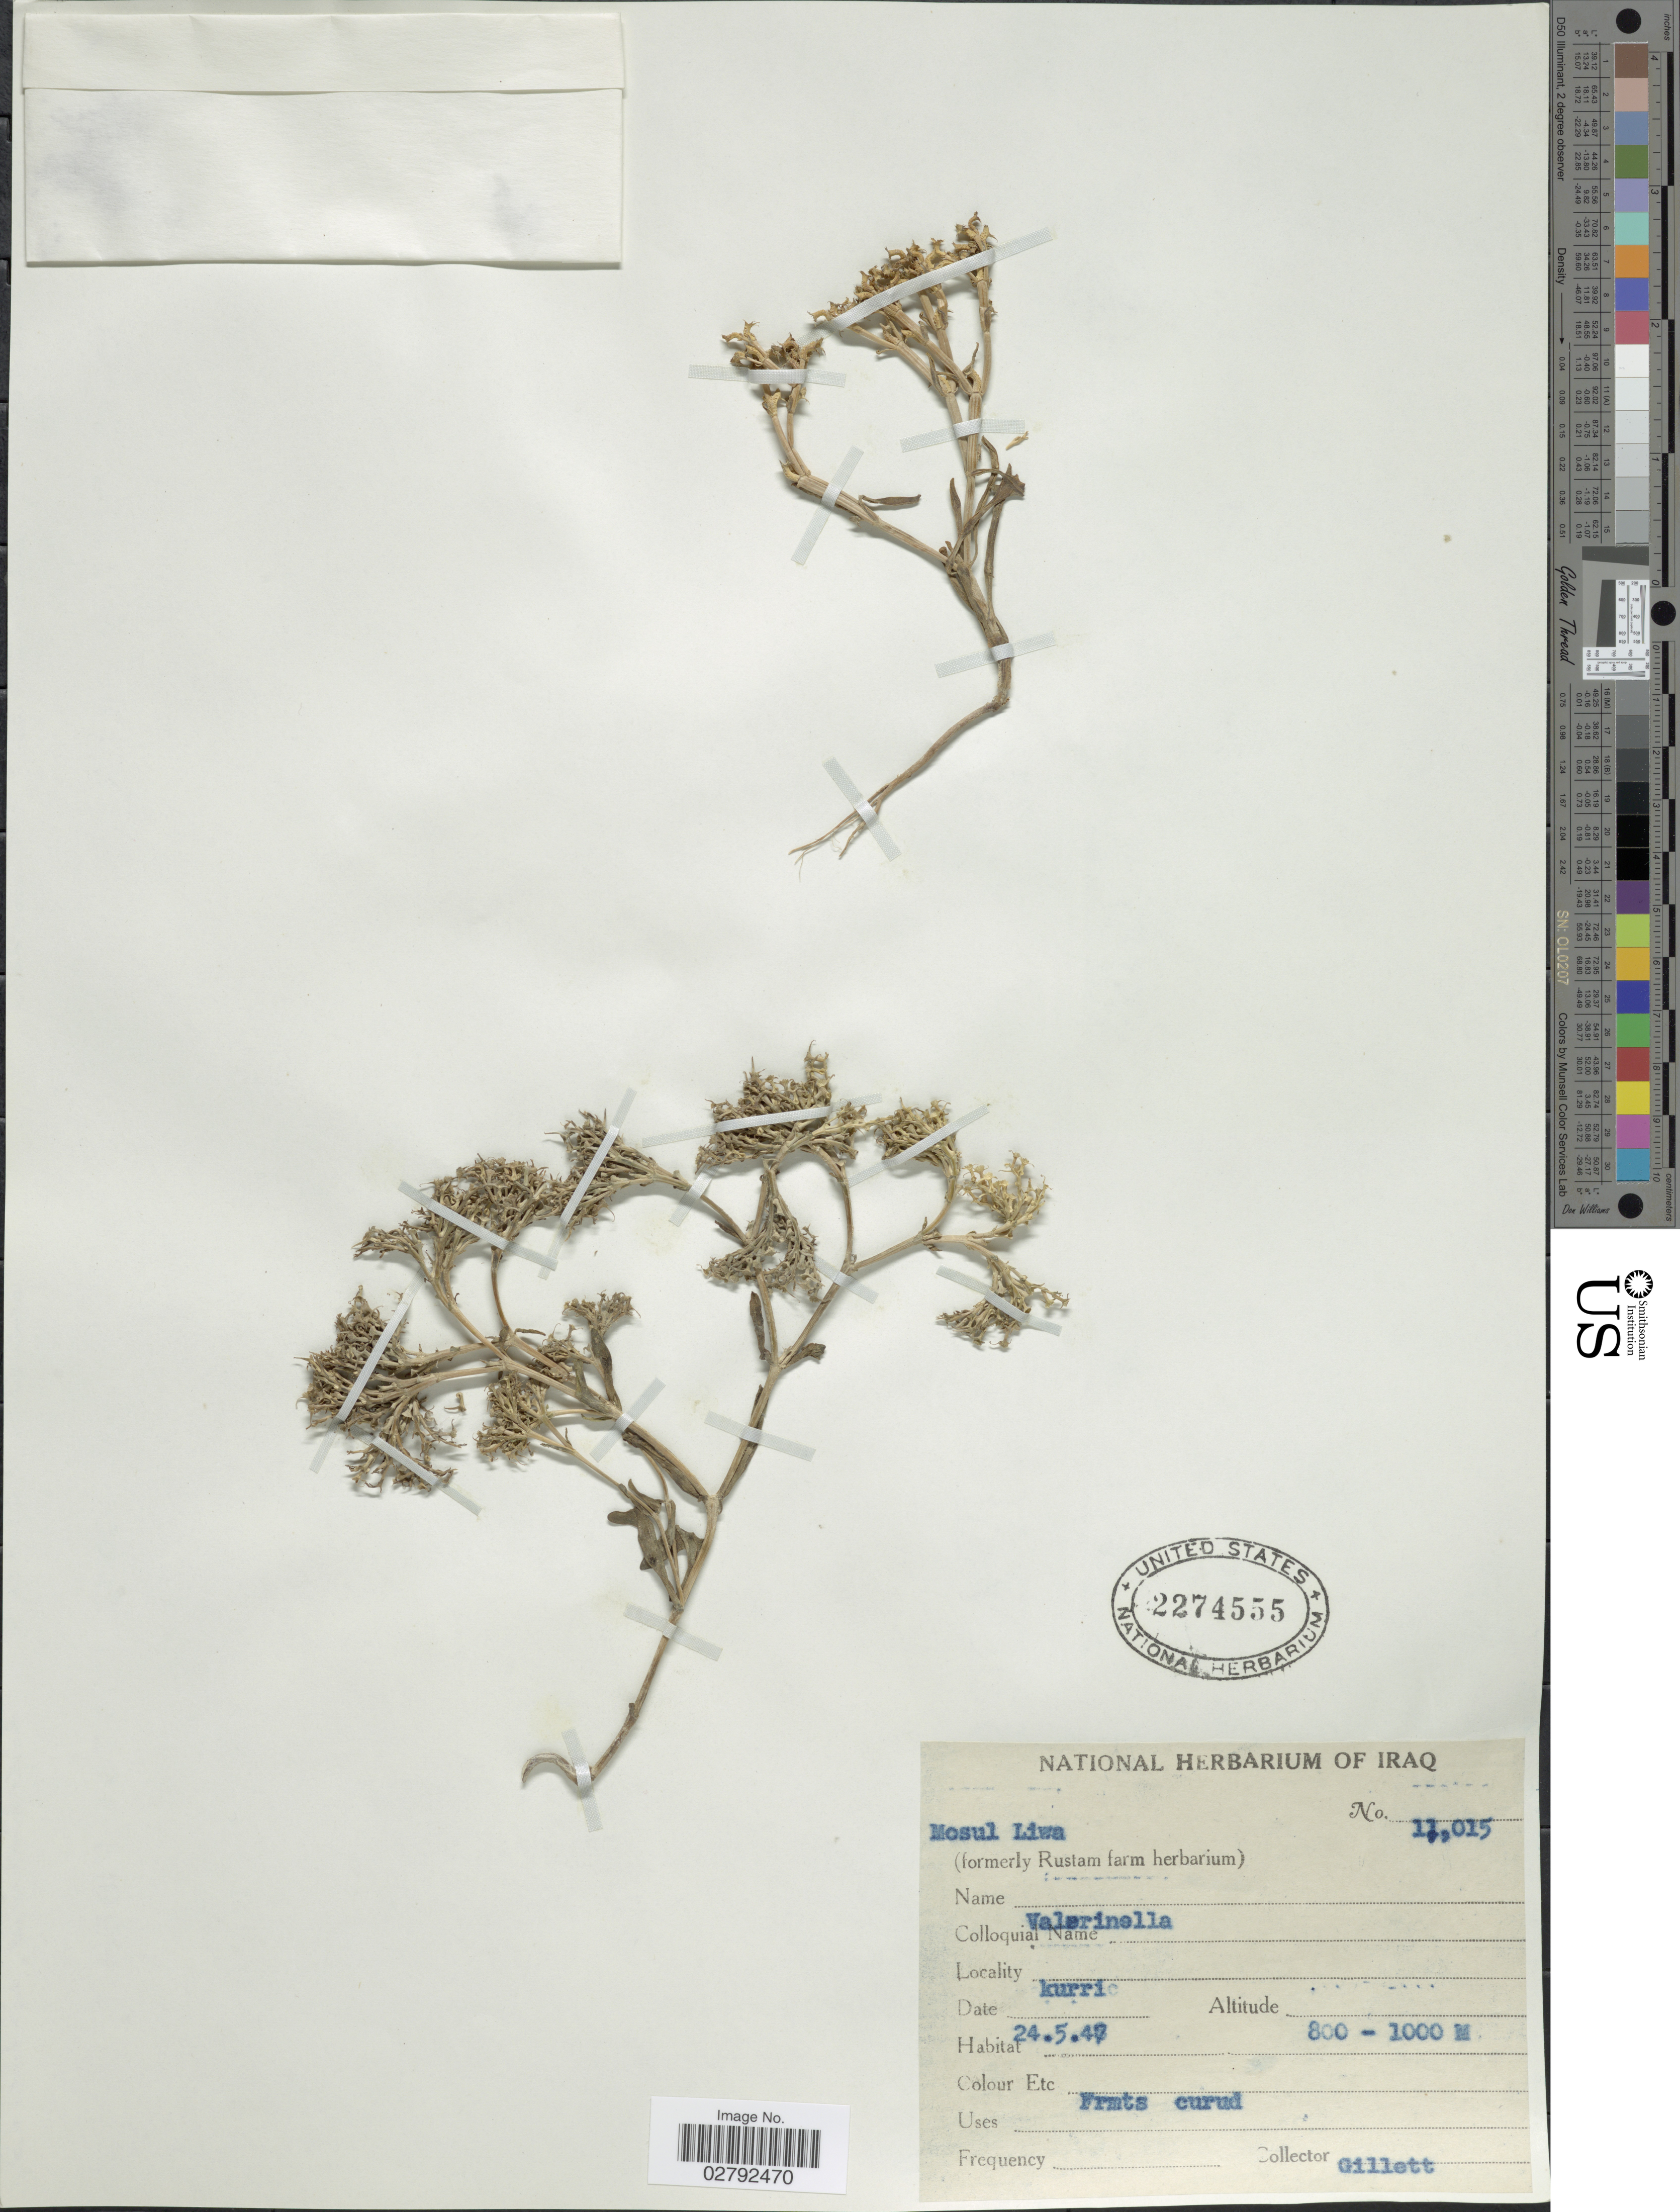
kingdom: Plantae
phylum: Tracheophyta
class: Magnoliopsida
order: Dipsacales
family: Caprifoliaceae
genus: Valerianella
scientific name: Valerianella sp.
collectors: Gillett, --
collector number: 11015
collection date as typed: Transcribed d/m/y: 24/5/47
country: Iraq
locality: Kurric.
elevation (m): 800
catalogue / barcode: US 2274555